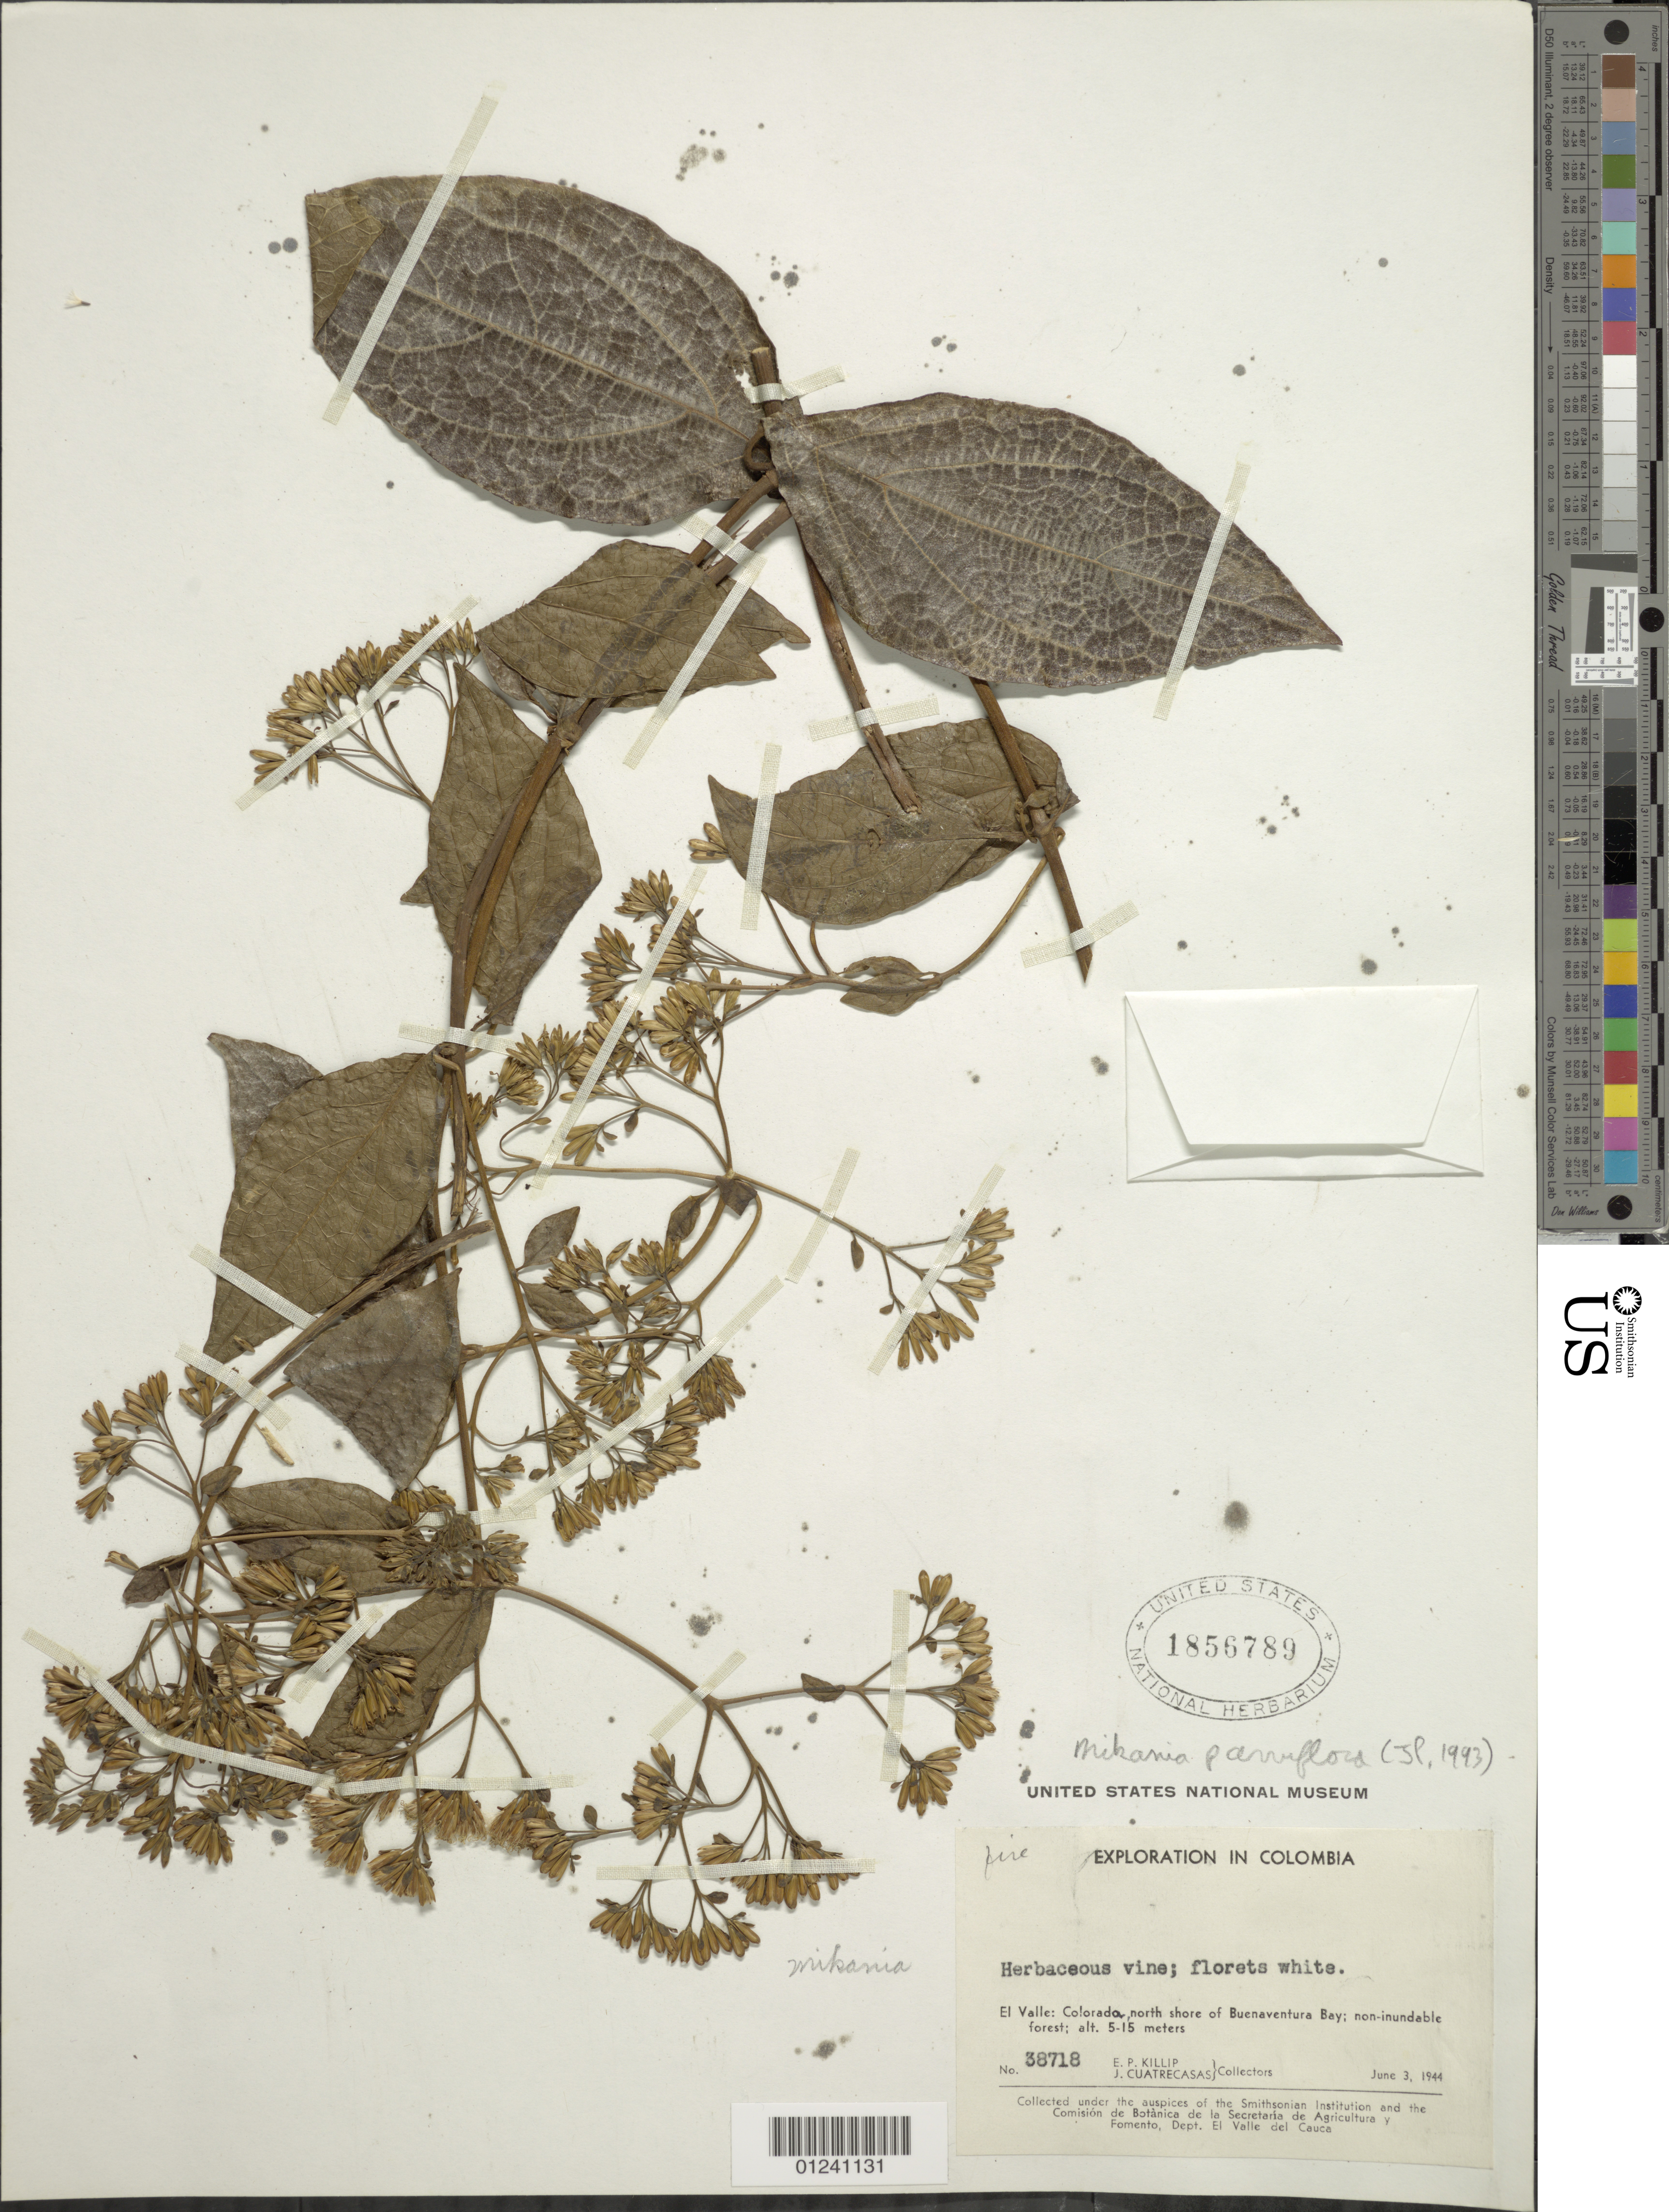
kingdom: Plantae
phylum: Tracheophyta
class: Magnoliopsida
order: Asterales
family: Asteraceae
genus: Mikania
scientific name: Mikania parviflora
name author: (Aubl.) Karst.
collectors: E. P. Killip & J. Cuatrecasas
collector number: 38718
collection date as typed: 03 Jun 1944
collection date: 1944-06-03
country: Colombia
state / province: Valle del Cauca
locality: Colorado, N shore of Buena Ventura Bay.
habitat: non-inundable forest.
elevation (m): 5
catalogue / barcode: US 1856789